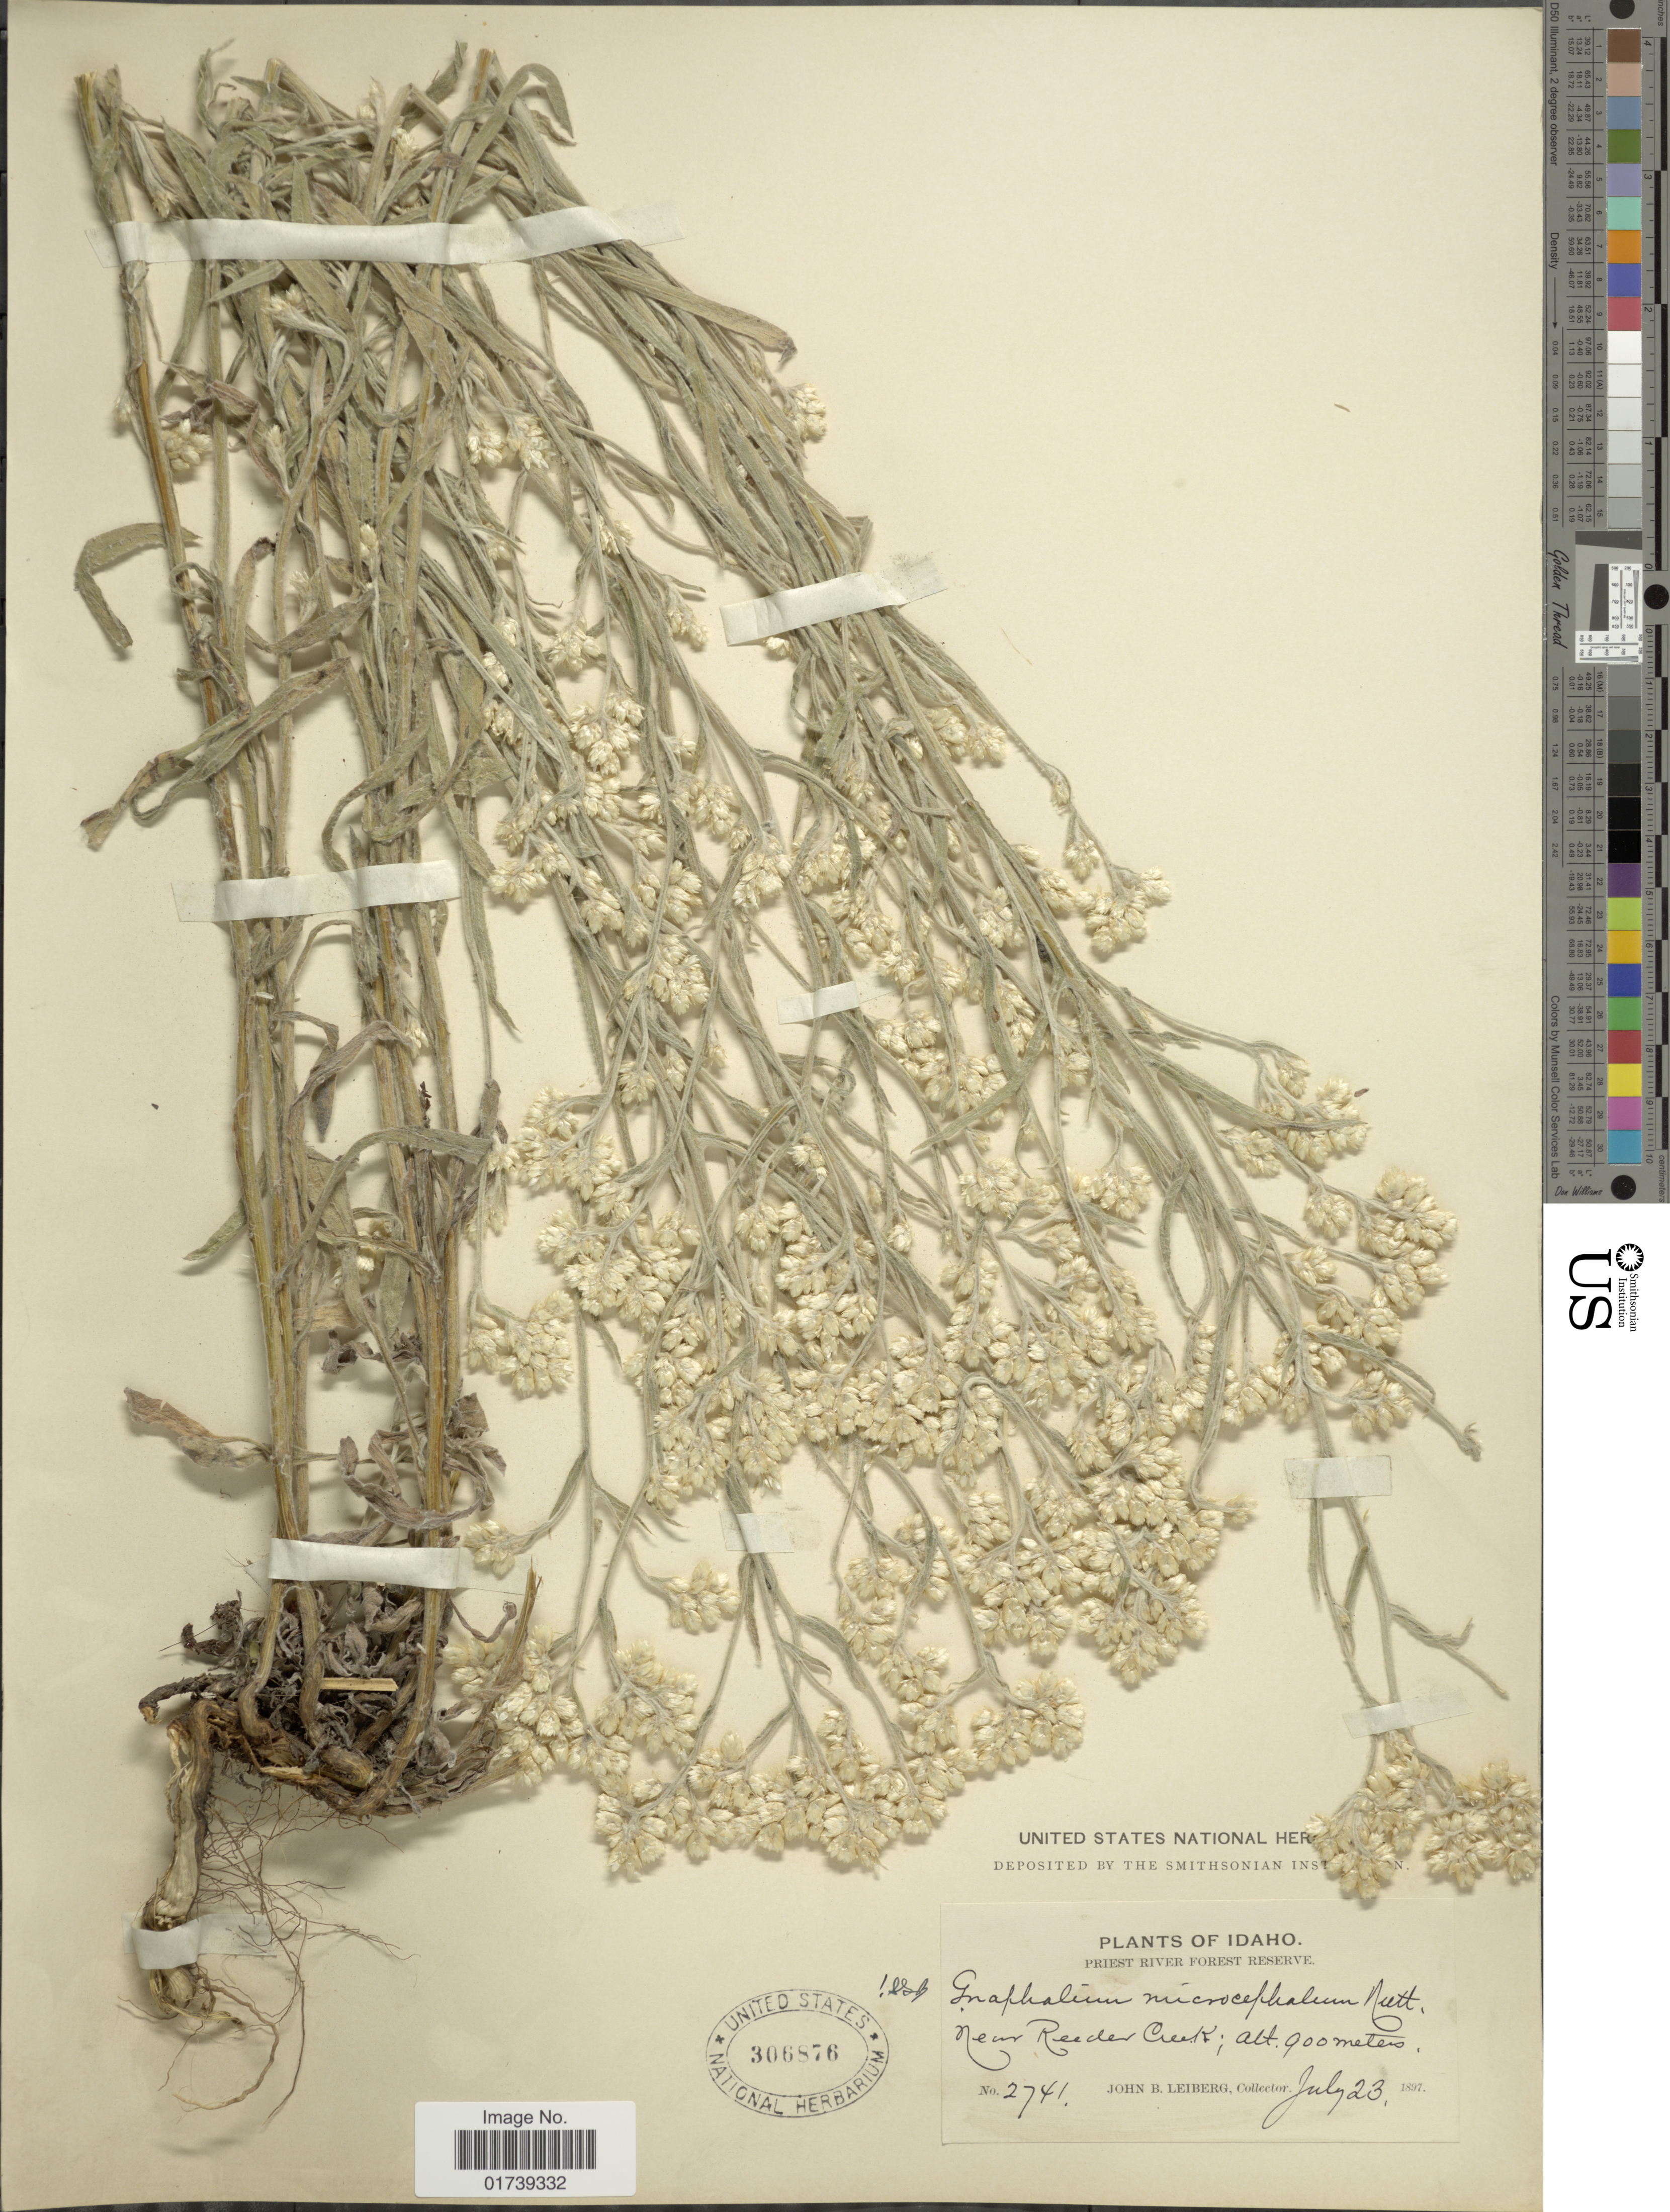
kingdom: Plantae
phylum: Tracheophyta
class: Magnoliopsida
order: Asterales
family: Asteraceae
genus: Pseudognaphalium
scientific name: Pseudognaphalium microcephalum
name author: (Nutt.) Anderb.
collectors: J. B. Leiberg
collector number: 2741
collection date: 1897-07-23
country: United States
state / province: Idaho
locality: Near Reeder Creek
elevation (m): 900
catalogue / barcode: US 306876